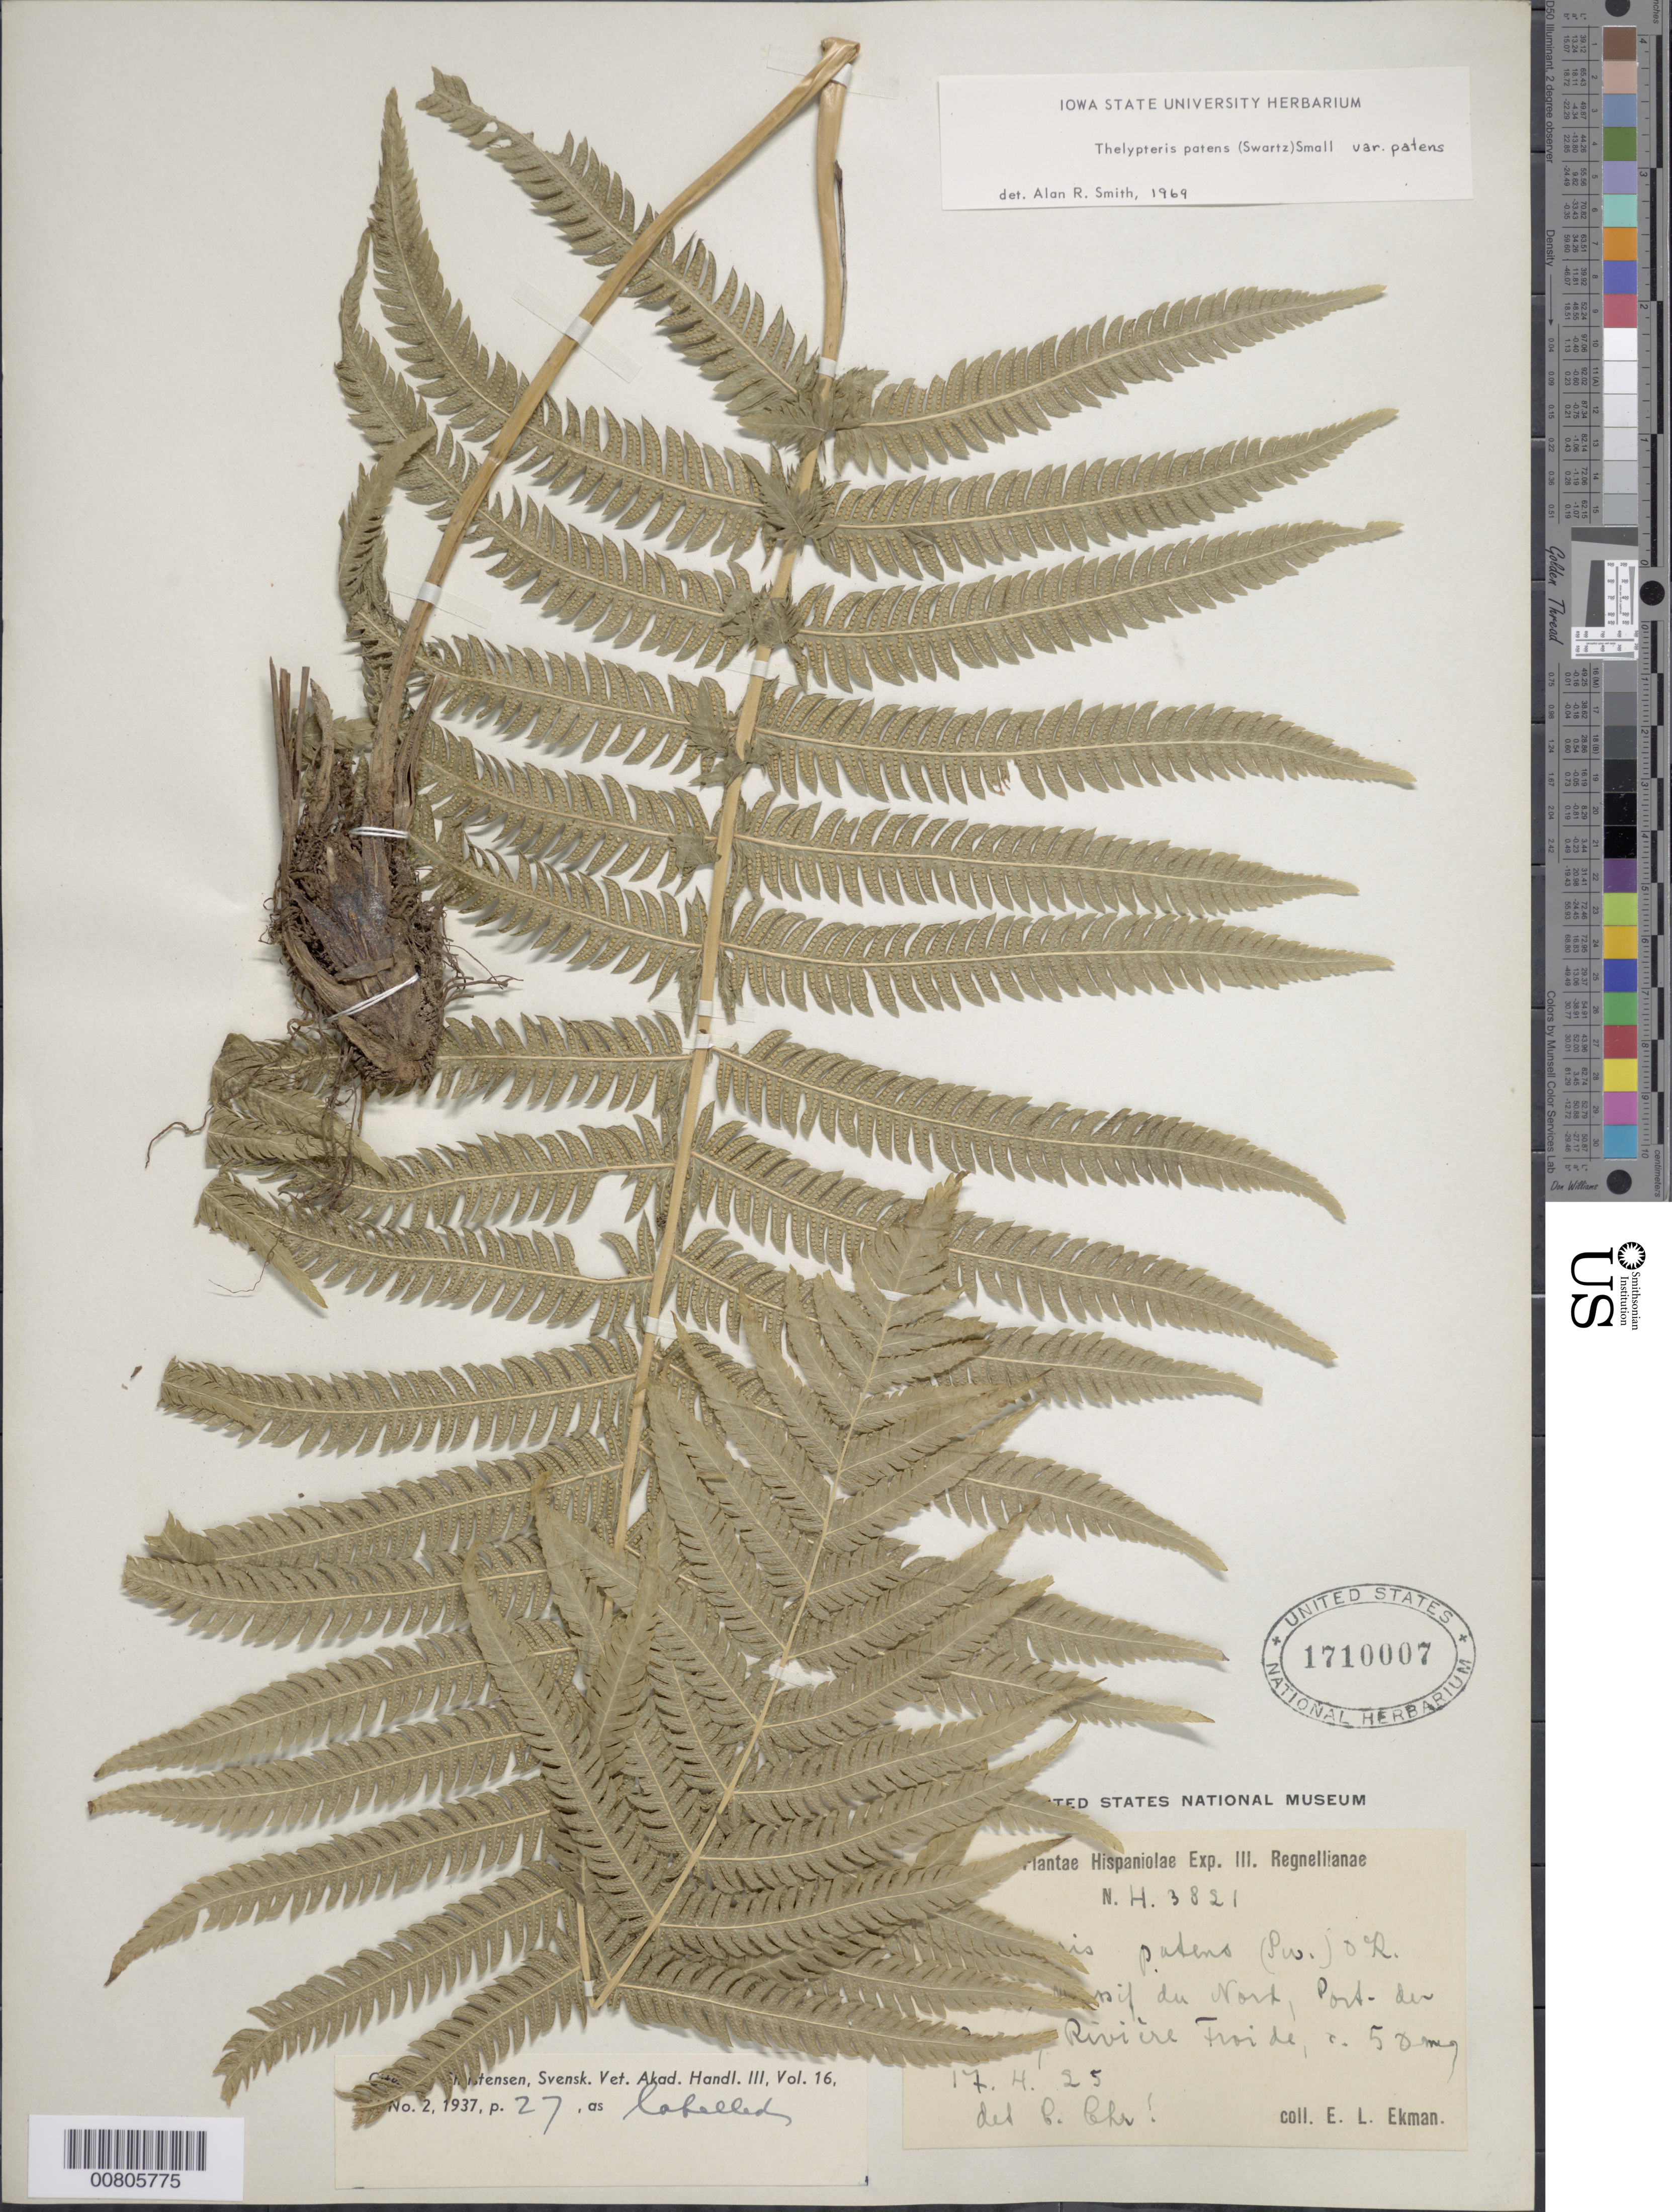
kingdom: Plantae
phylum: Tracheophyta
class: Polypodiopsida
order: Polypodiales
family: Thelypteridaceae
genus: Christella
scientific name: Christella patens var. patens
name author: (Sw.) Holttum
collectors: E. L. Ekman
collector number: H 3821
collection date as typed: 17 Apr 1925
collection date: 1925-04-17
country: Haiti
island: Hispaniola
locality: Massif du Nord, Port de Paix, Rivière Froid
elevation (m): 50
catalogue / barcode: US 1710007